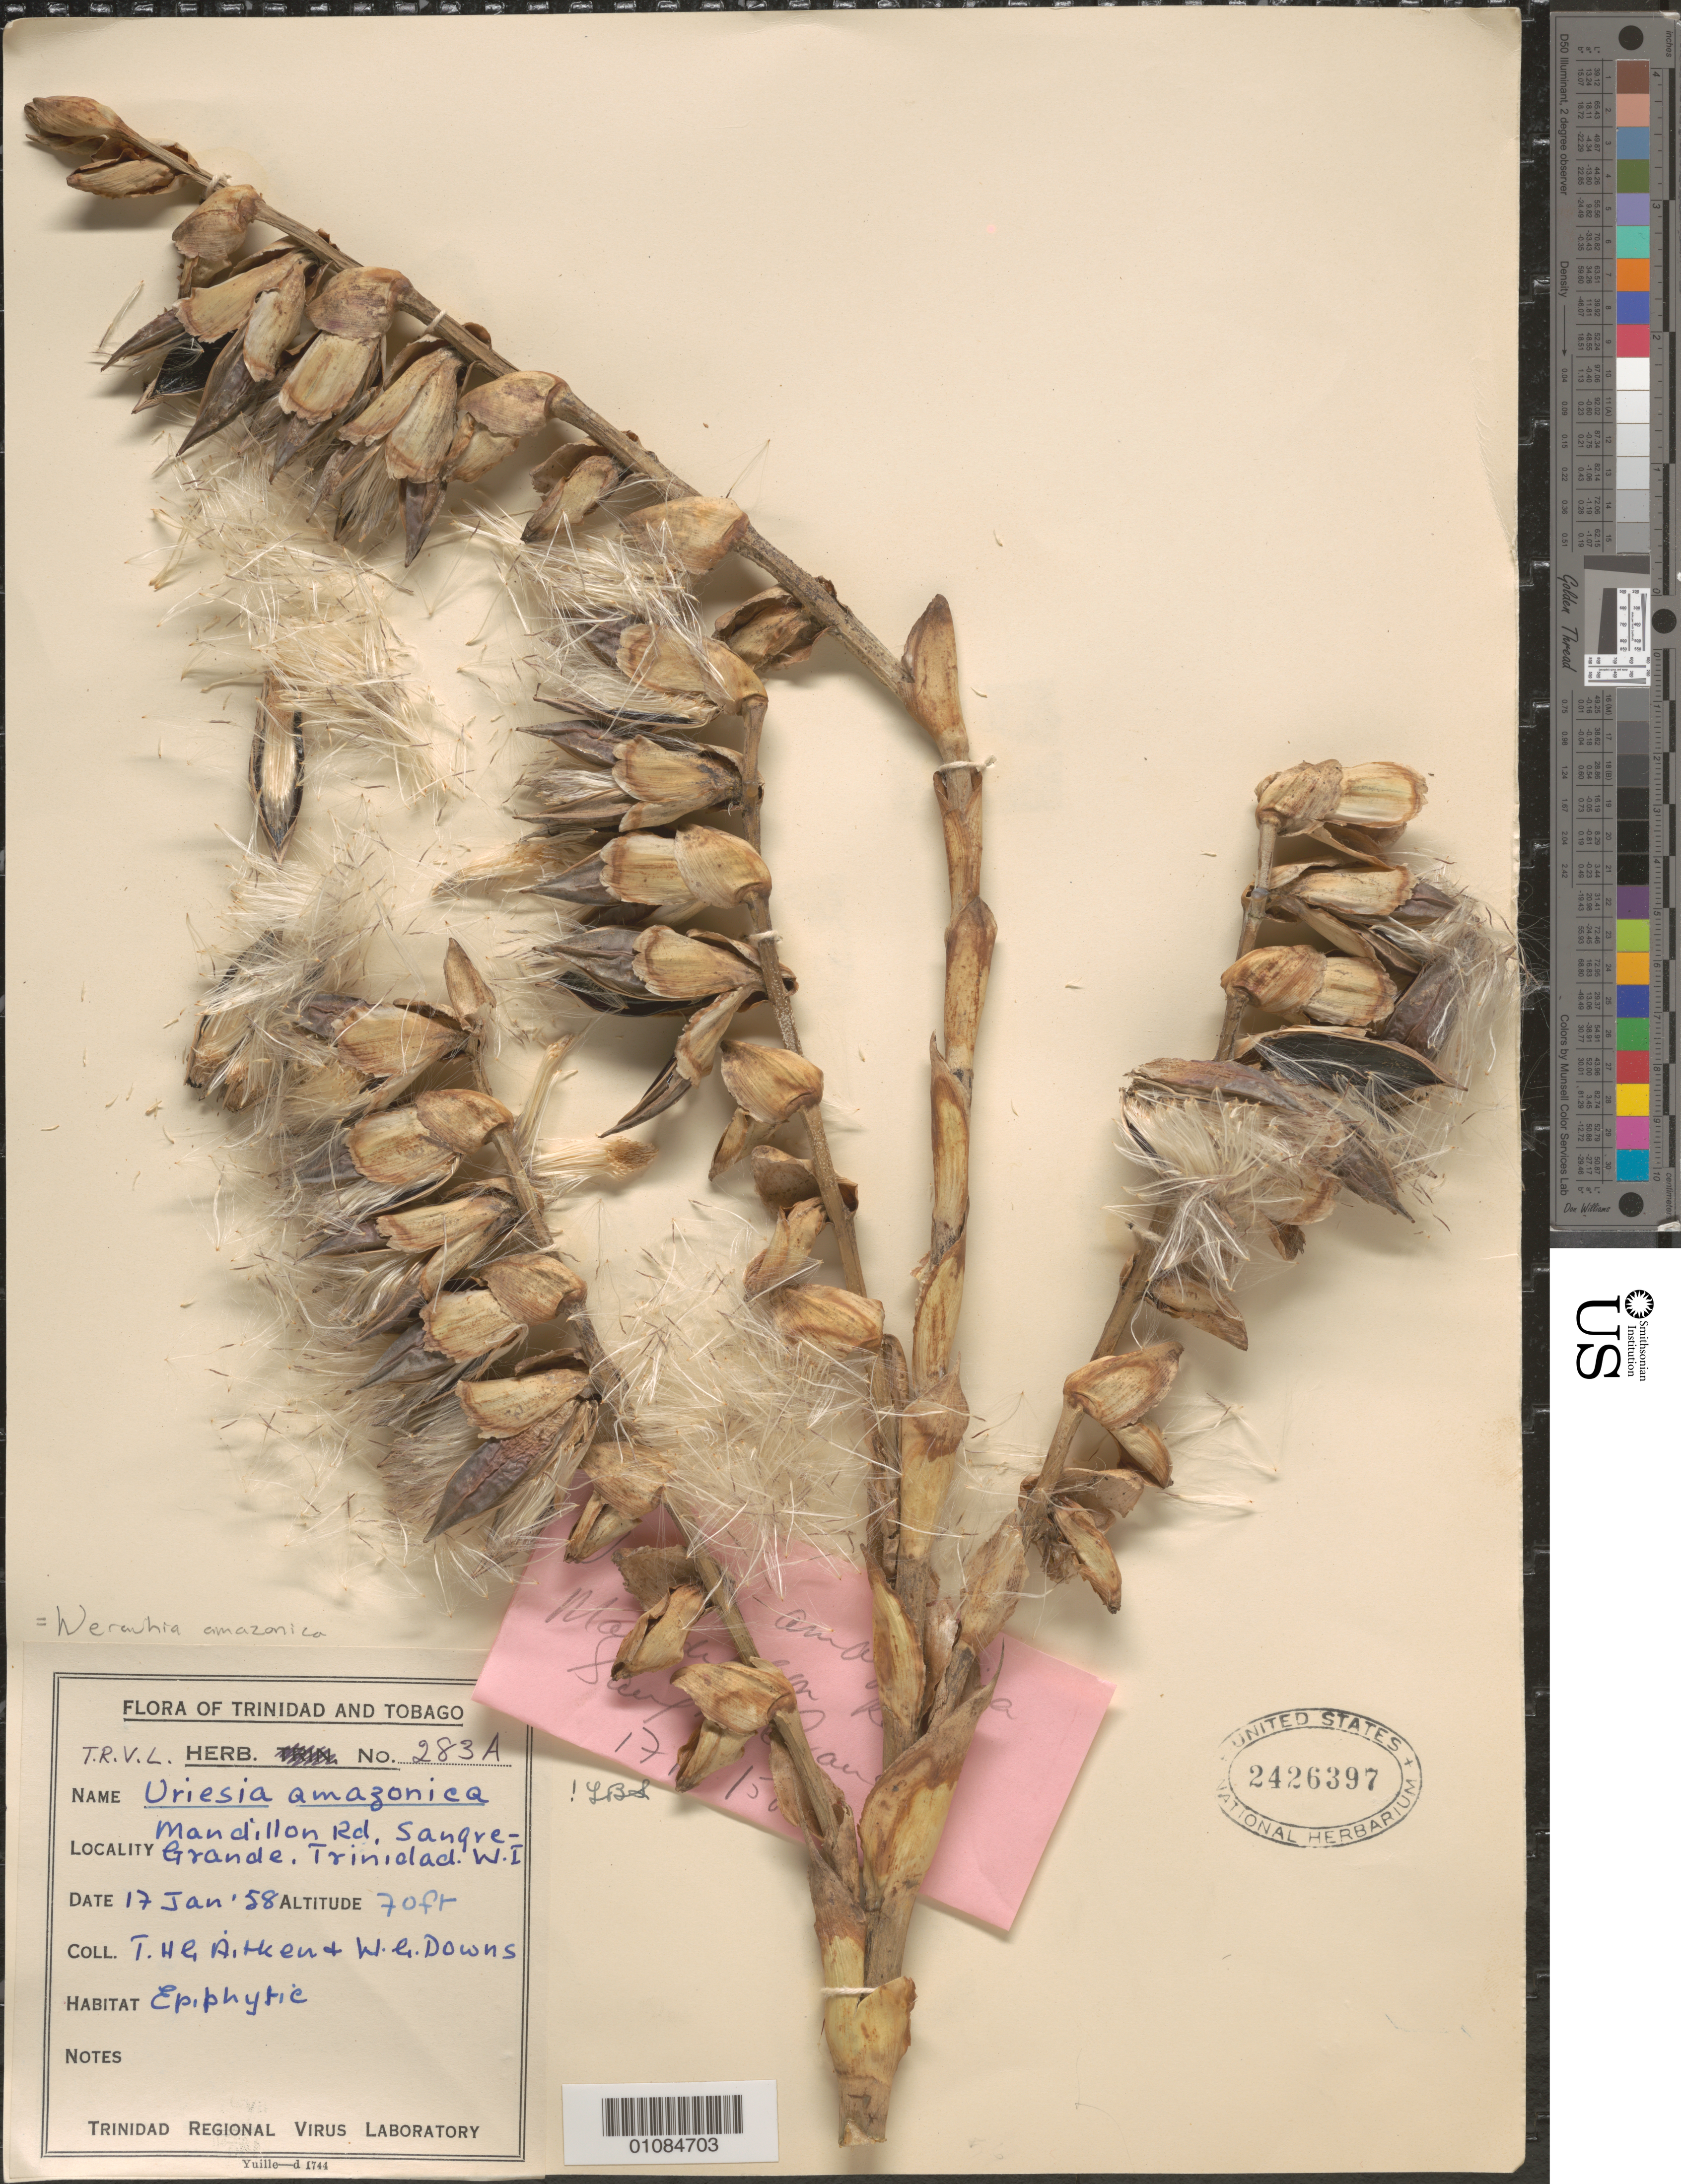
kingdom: Plantae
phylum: Tracheophyta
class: Liliopsida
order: Poales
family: Bromeliaceae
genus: Werauhia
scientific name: Werauhia gigantea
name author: (Mart. ex Schult. & Schult. f.) J.R. Grant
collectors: T. Aitken & W. G. Downs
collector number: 283A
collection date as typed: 17 Jan 1958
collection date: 1958-01-17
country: Trinidad and Tobago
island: Trinidad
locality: Mandillon Rd, Sangre Grande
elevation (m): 21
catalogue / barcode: US 2426397